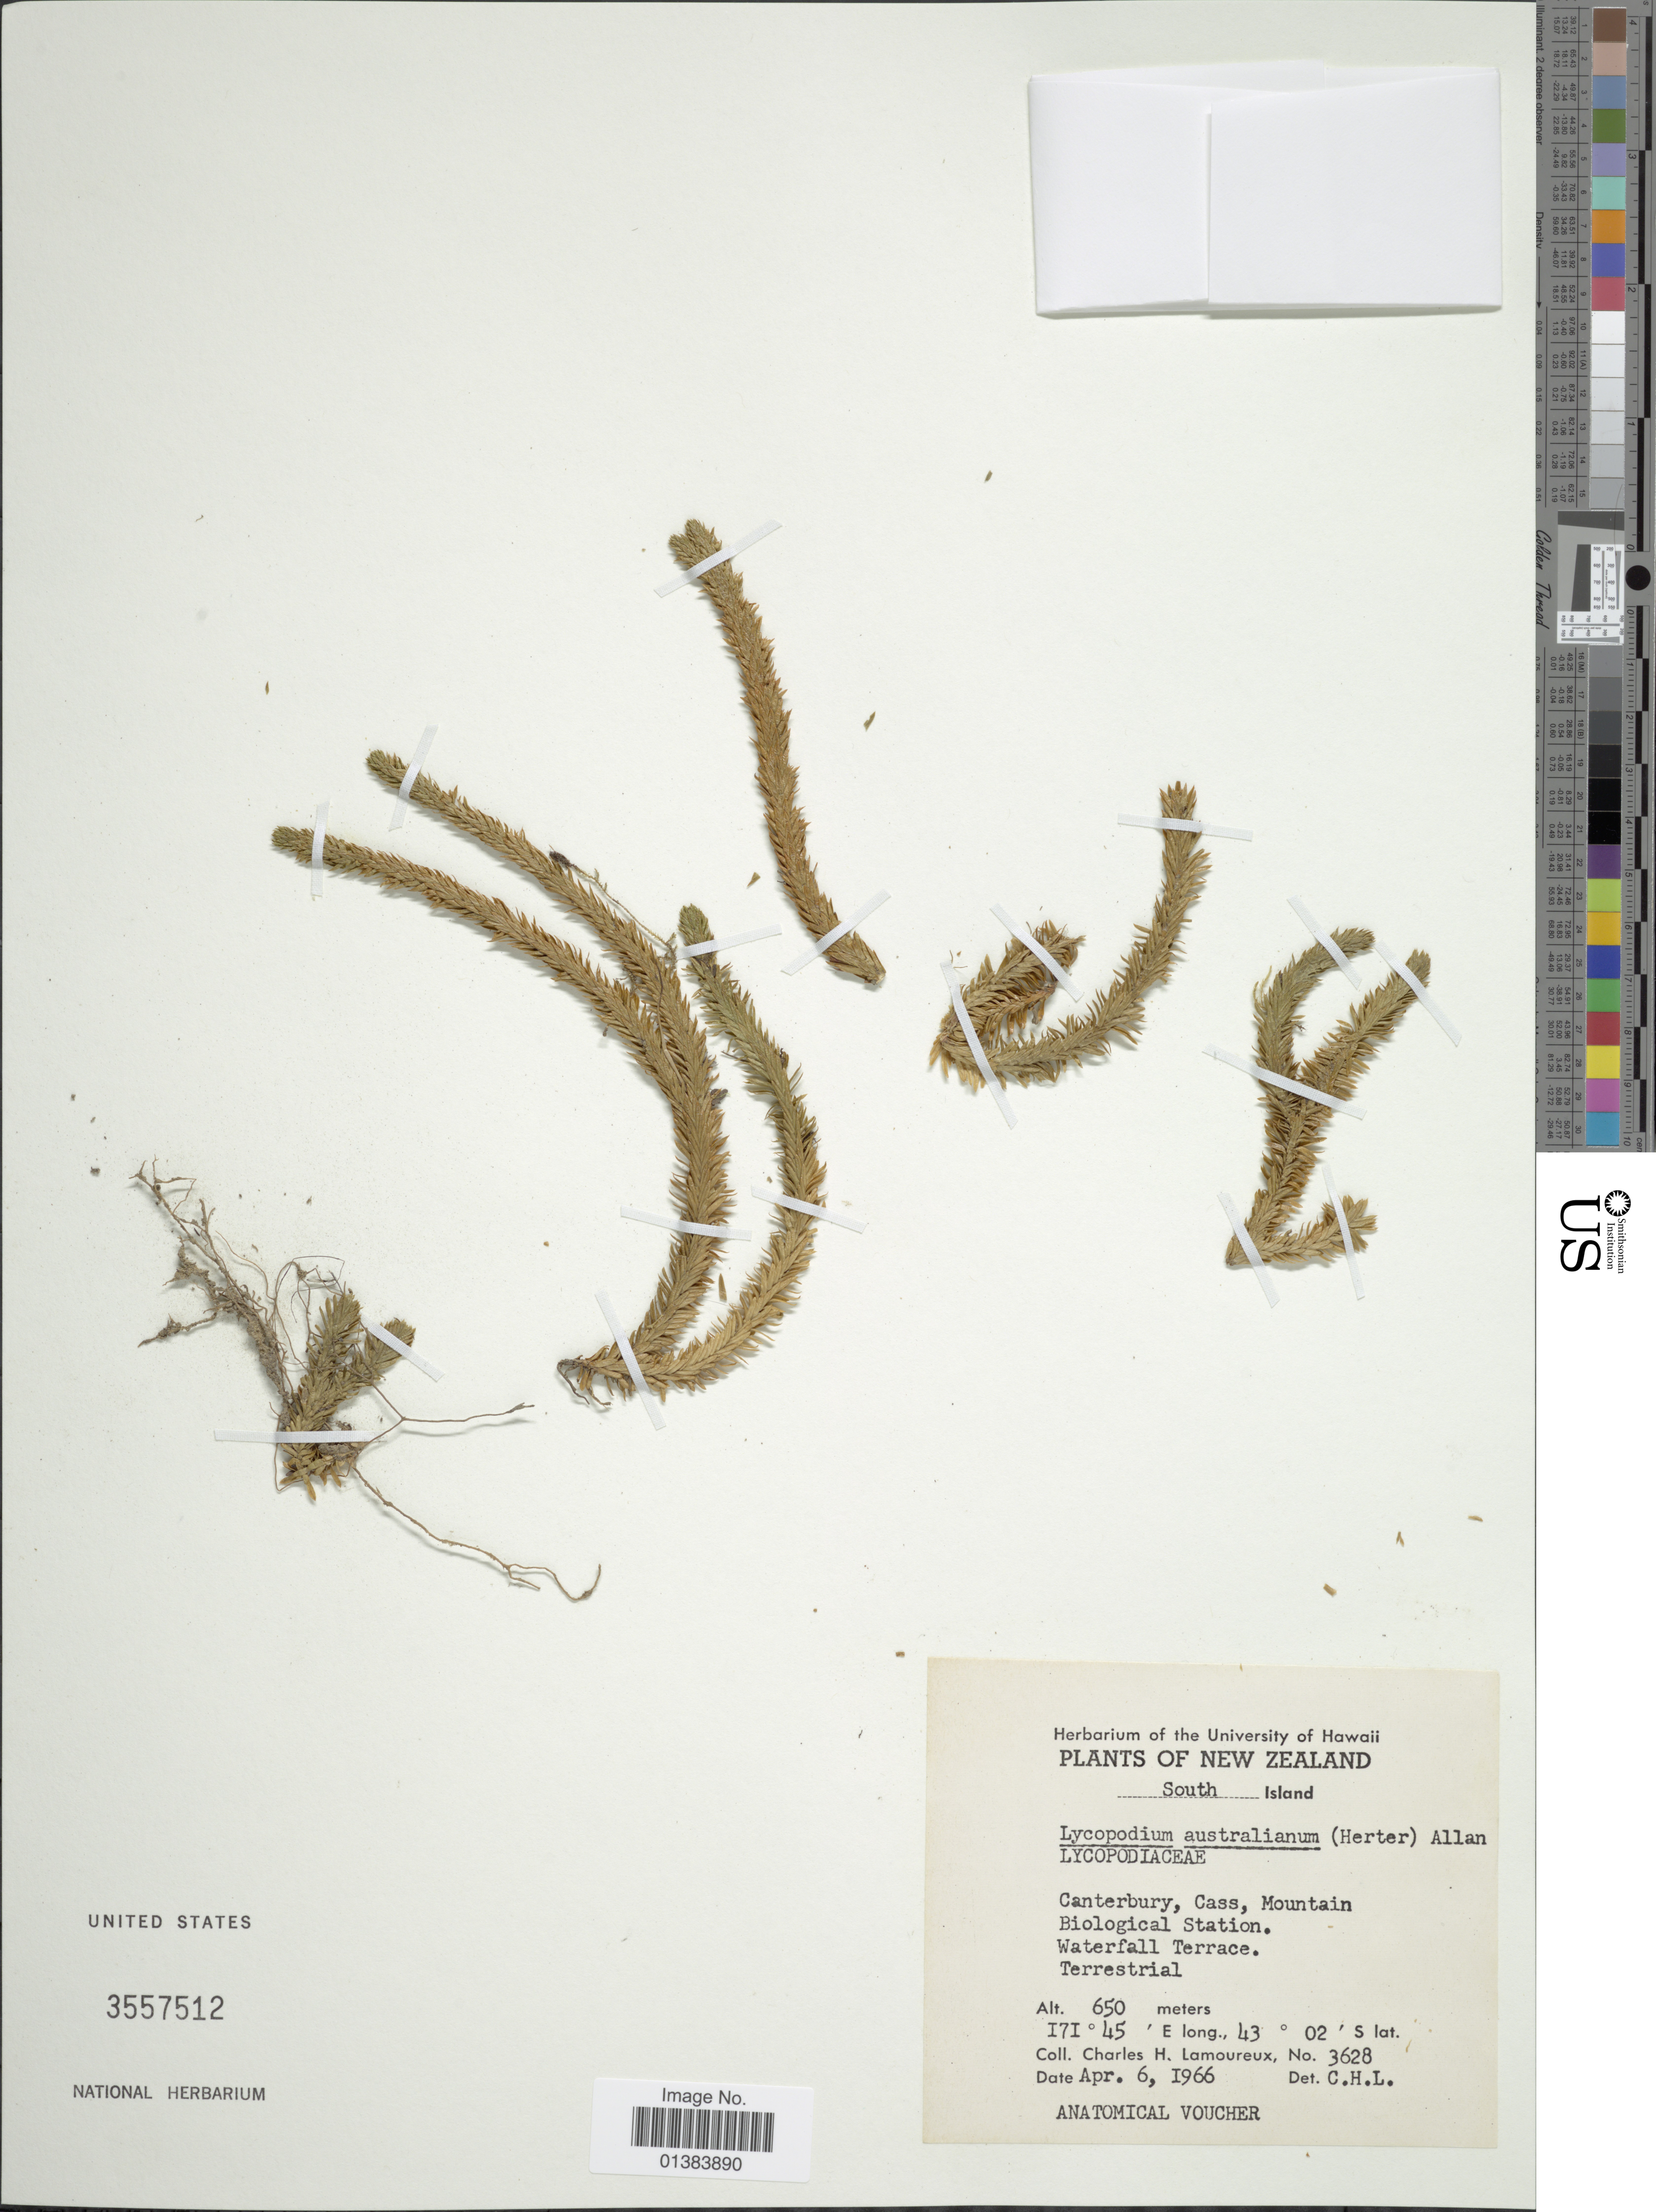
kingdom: Plantae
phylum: Tracheophyta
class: Lycopodiopsida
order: Lycopodiales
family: Lycopodiaceae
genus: Huperzia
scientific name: Huperzia australiana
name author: (Herter) Holub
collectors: C. H. Lamoureux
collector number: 3628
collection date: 1966-04-06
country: New Zealand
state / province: Canterbury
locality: South Island, Cass, Mountain Biological Station. Waterfall Terrace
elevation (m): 650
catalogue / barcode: US 3557512